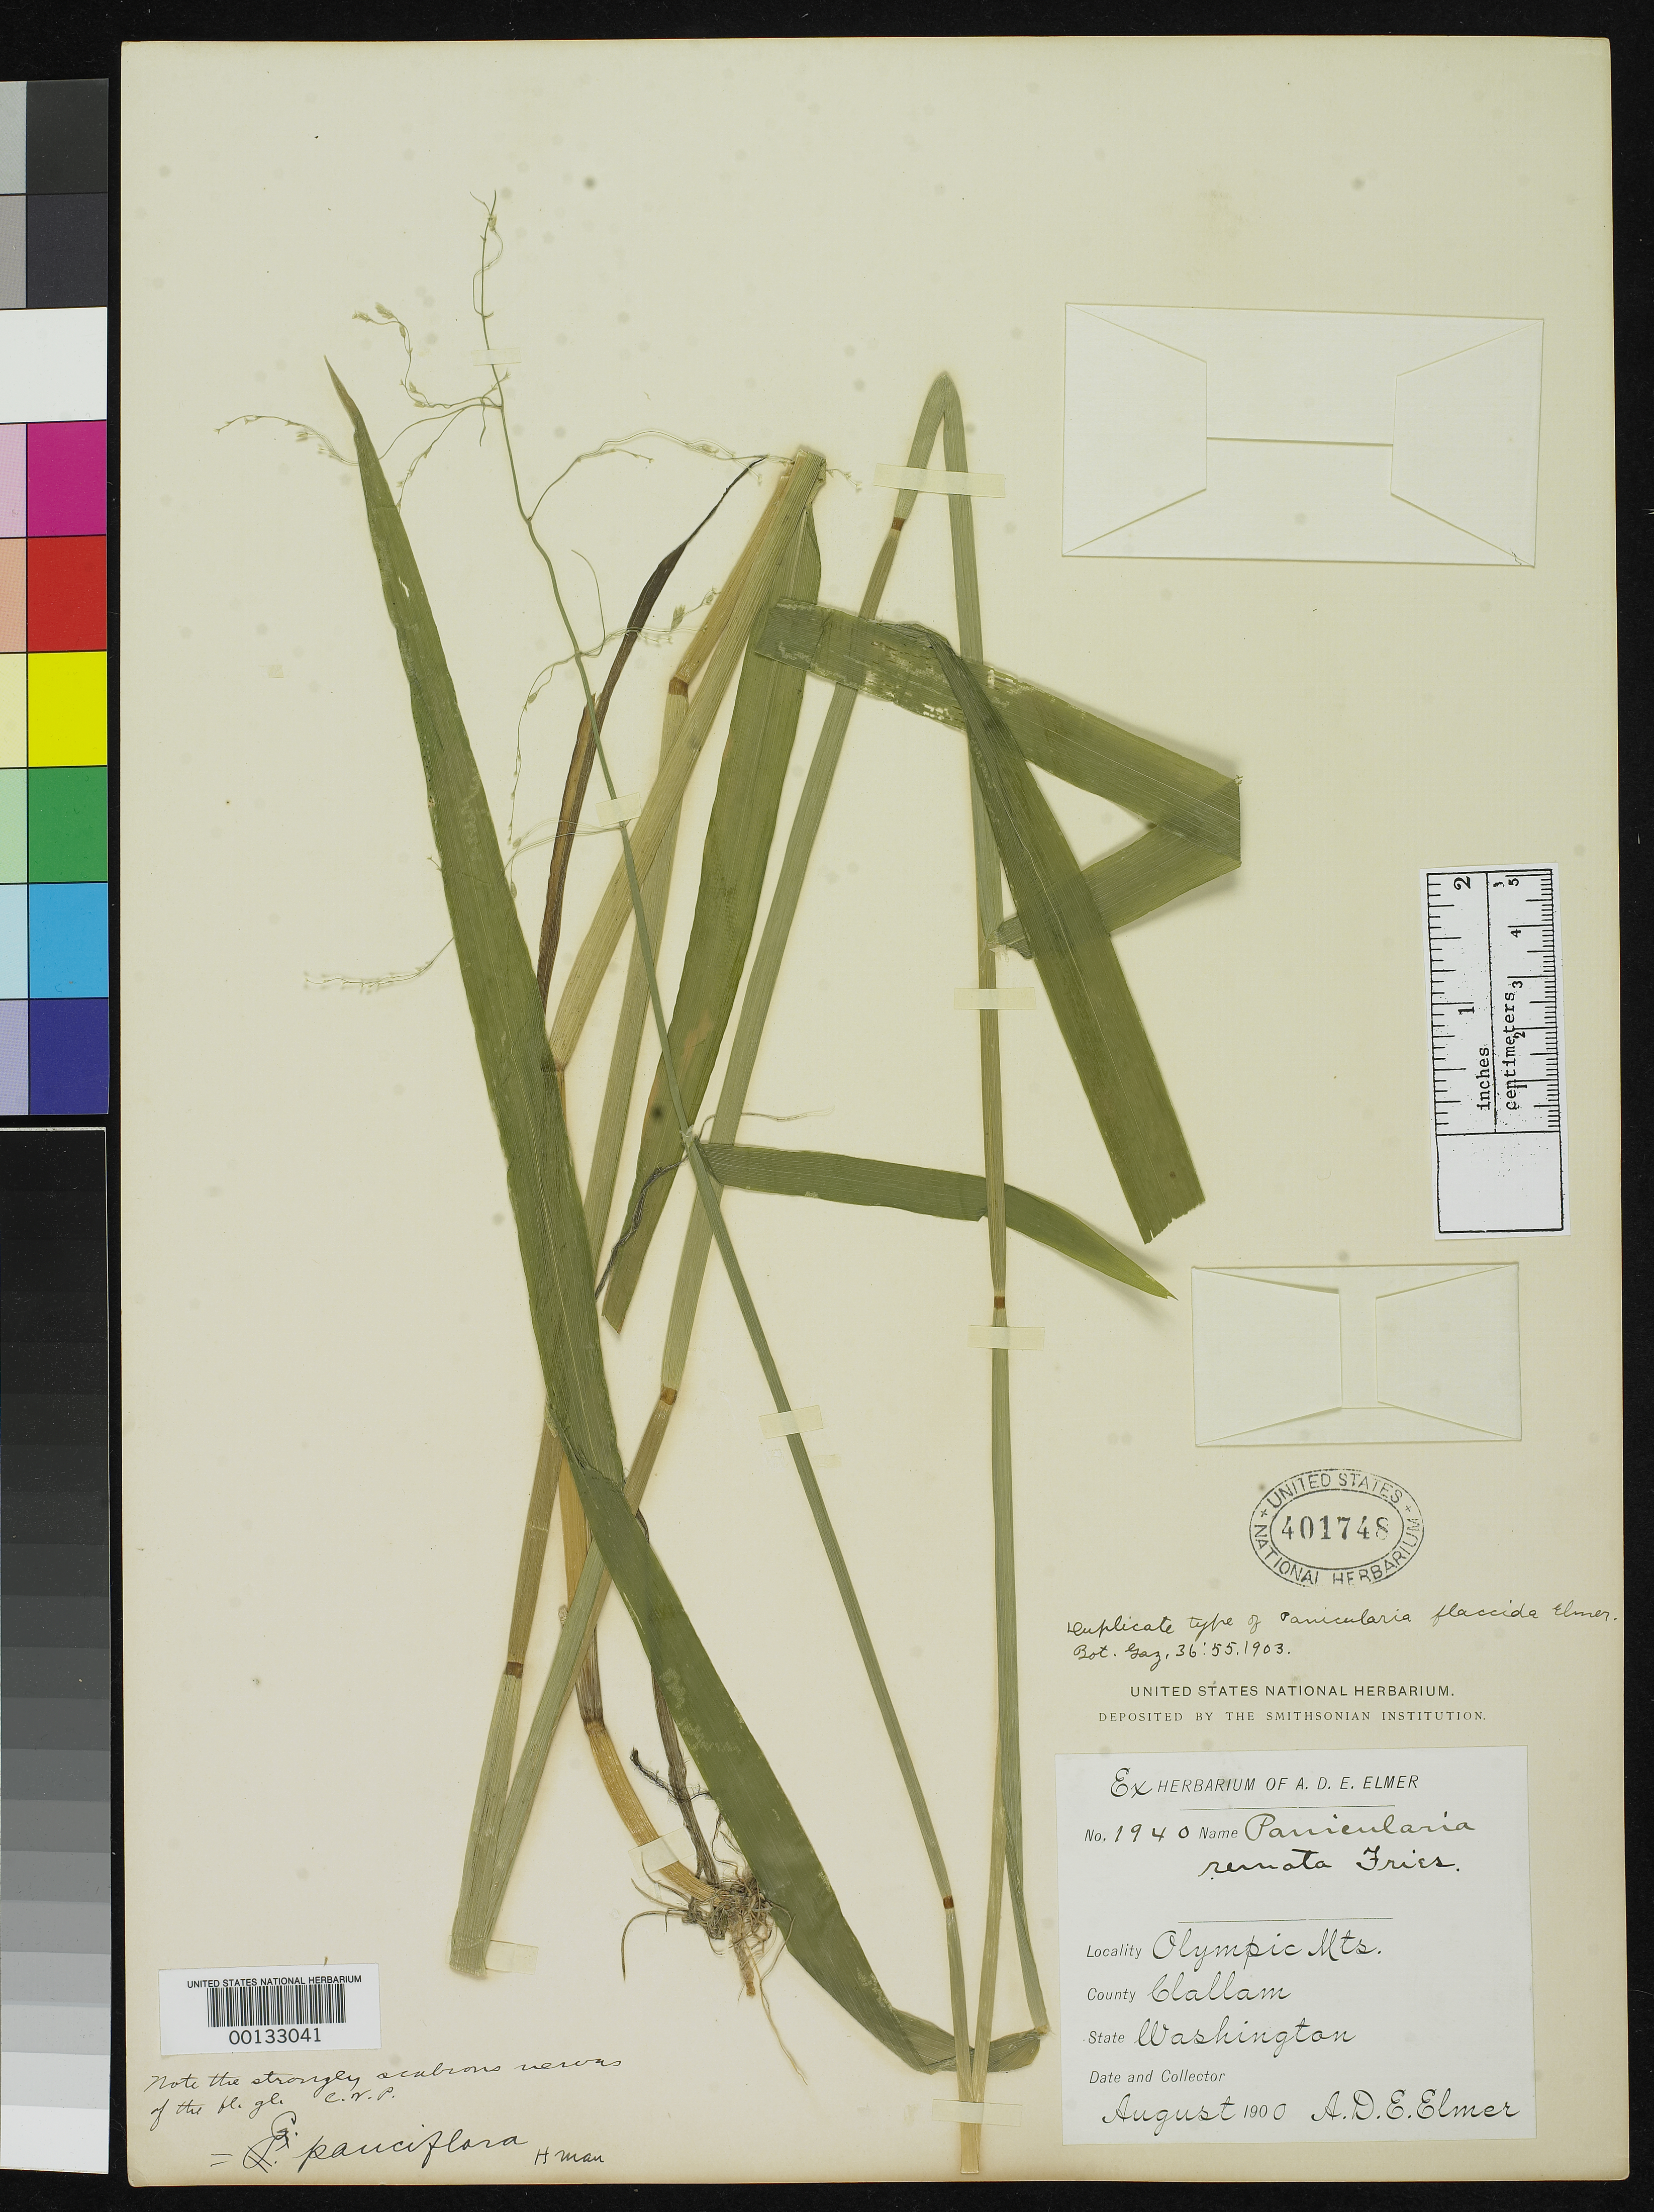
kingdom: Plantae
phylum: Tracheophyta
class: Liliopsida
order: Poales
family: Poaceae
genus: Panicularia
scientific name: Panicularia flaccida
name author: Elmer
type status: Isotype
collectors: A. D. E. Elmer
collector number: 1940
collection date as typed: Aug 1900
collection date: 1900-08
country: United States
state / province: Washington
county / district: Clallam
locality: Olympic Mts.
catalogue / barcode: US 401748